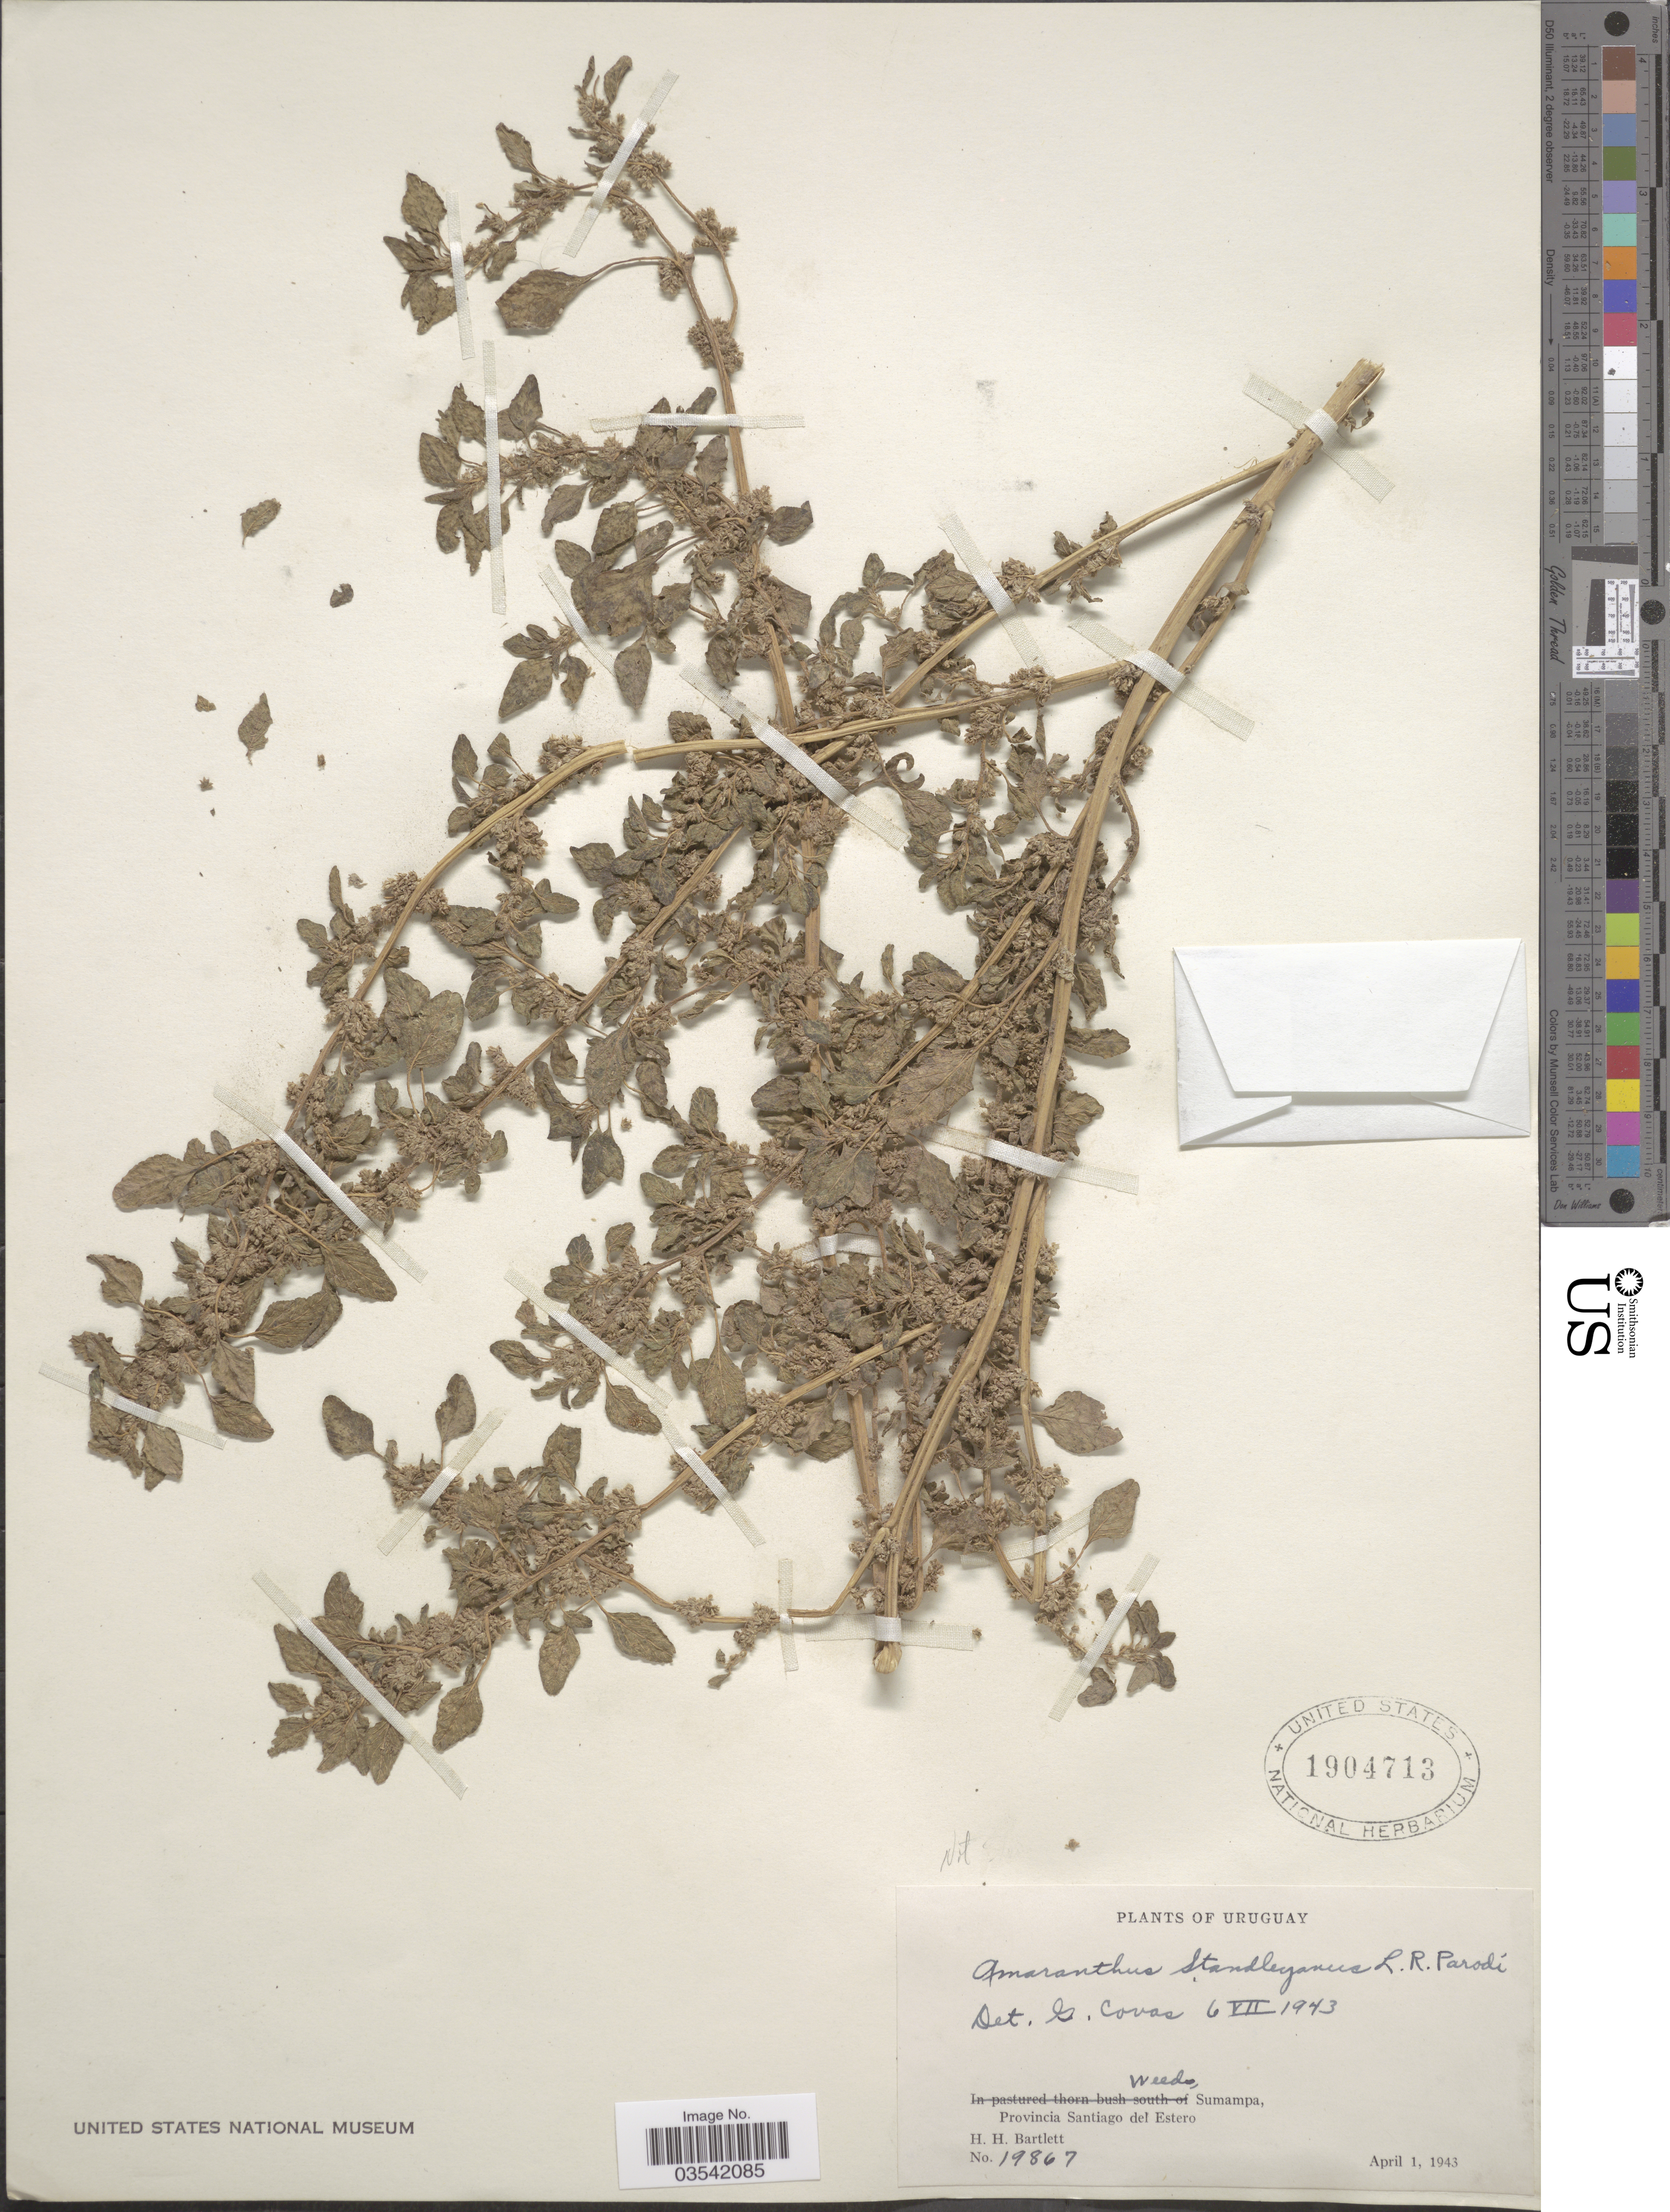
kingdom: Plantae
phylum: Tracheophyta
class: Magnoliopsida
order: Caryophyllales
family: Amaranthaceae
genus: Amaranthus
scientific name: Amaranthus standleyanus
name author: Parodi ex Covas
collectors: H. H. Bartlett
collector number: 19867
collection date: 1943-04-01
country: Argentina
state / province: Santiago del Estero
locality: Sumampa.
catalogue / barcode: US 1904713